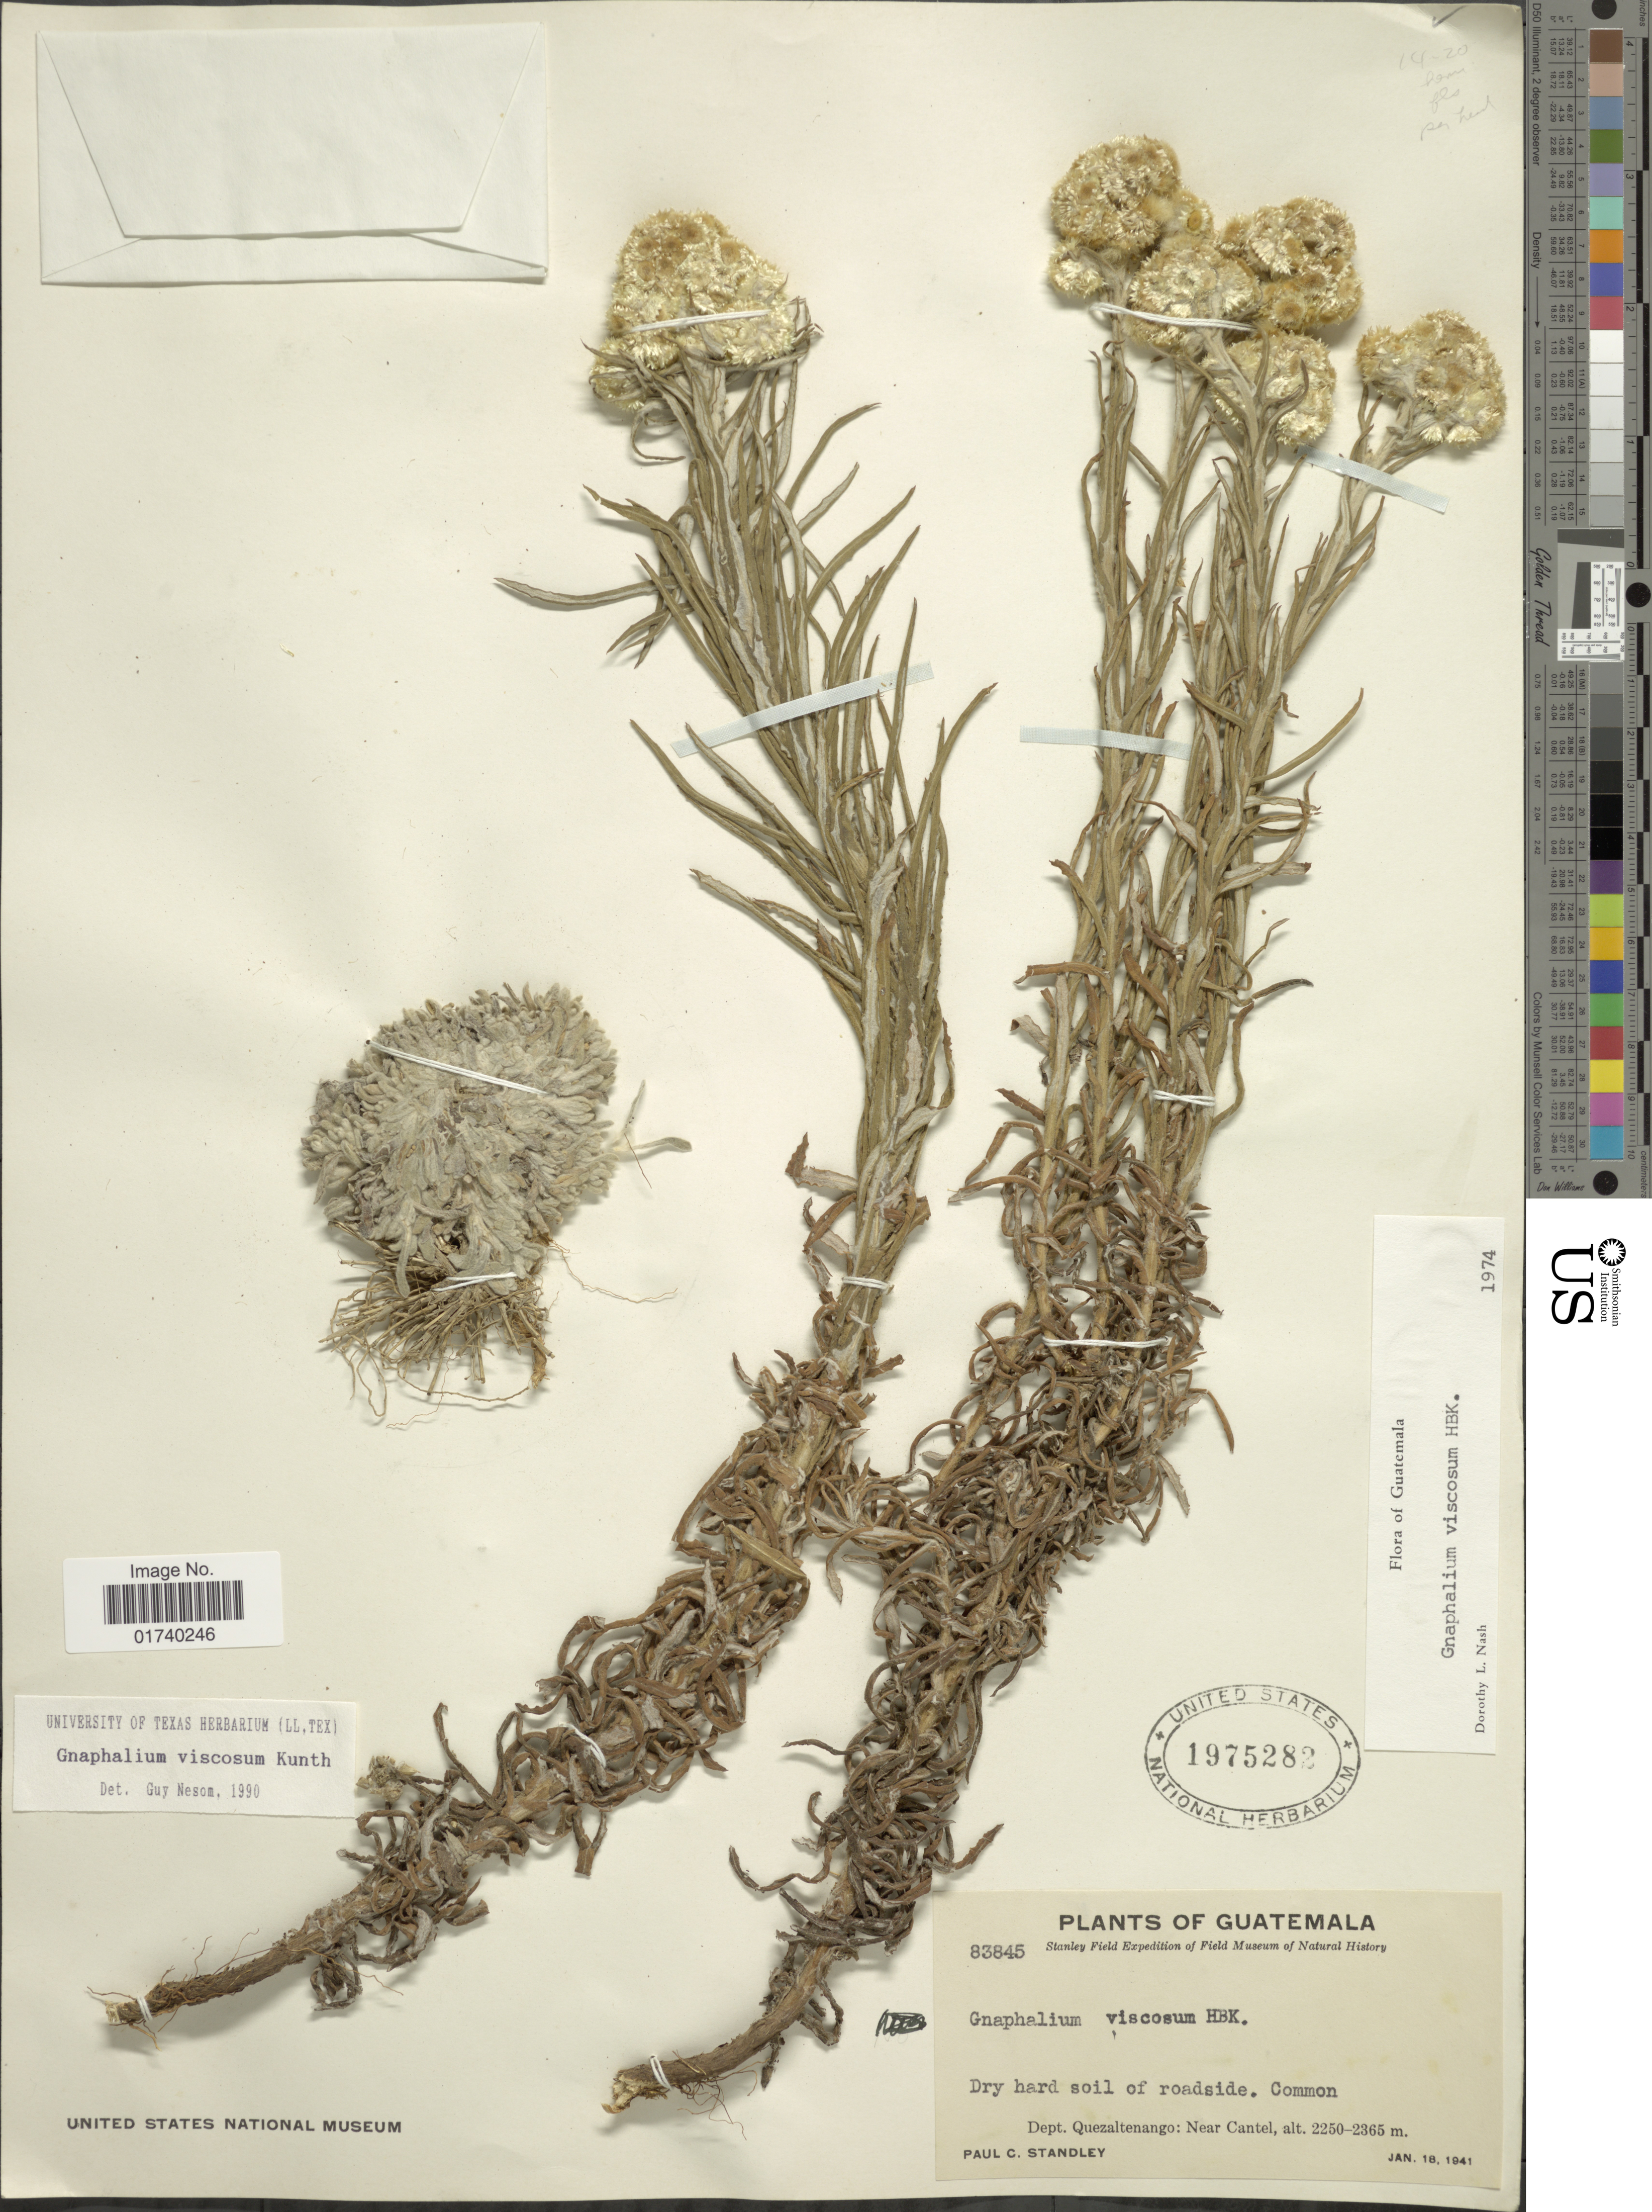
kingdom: Plantae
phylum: Tracheophyta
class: Magnoliopsida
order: Asterales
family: Asteraceae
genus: Pseudognaphalium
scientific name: Pseudognaphalium viscosum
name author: (Kunth) Anderb.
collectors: P. C. Standley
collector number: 83845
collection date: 1941-01-18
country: Guatemala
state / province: Quetzaltenango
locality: Dept Quezaltenango, near Cantel.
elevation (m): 2250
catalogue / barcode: US 1975282